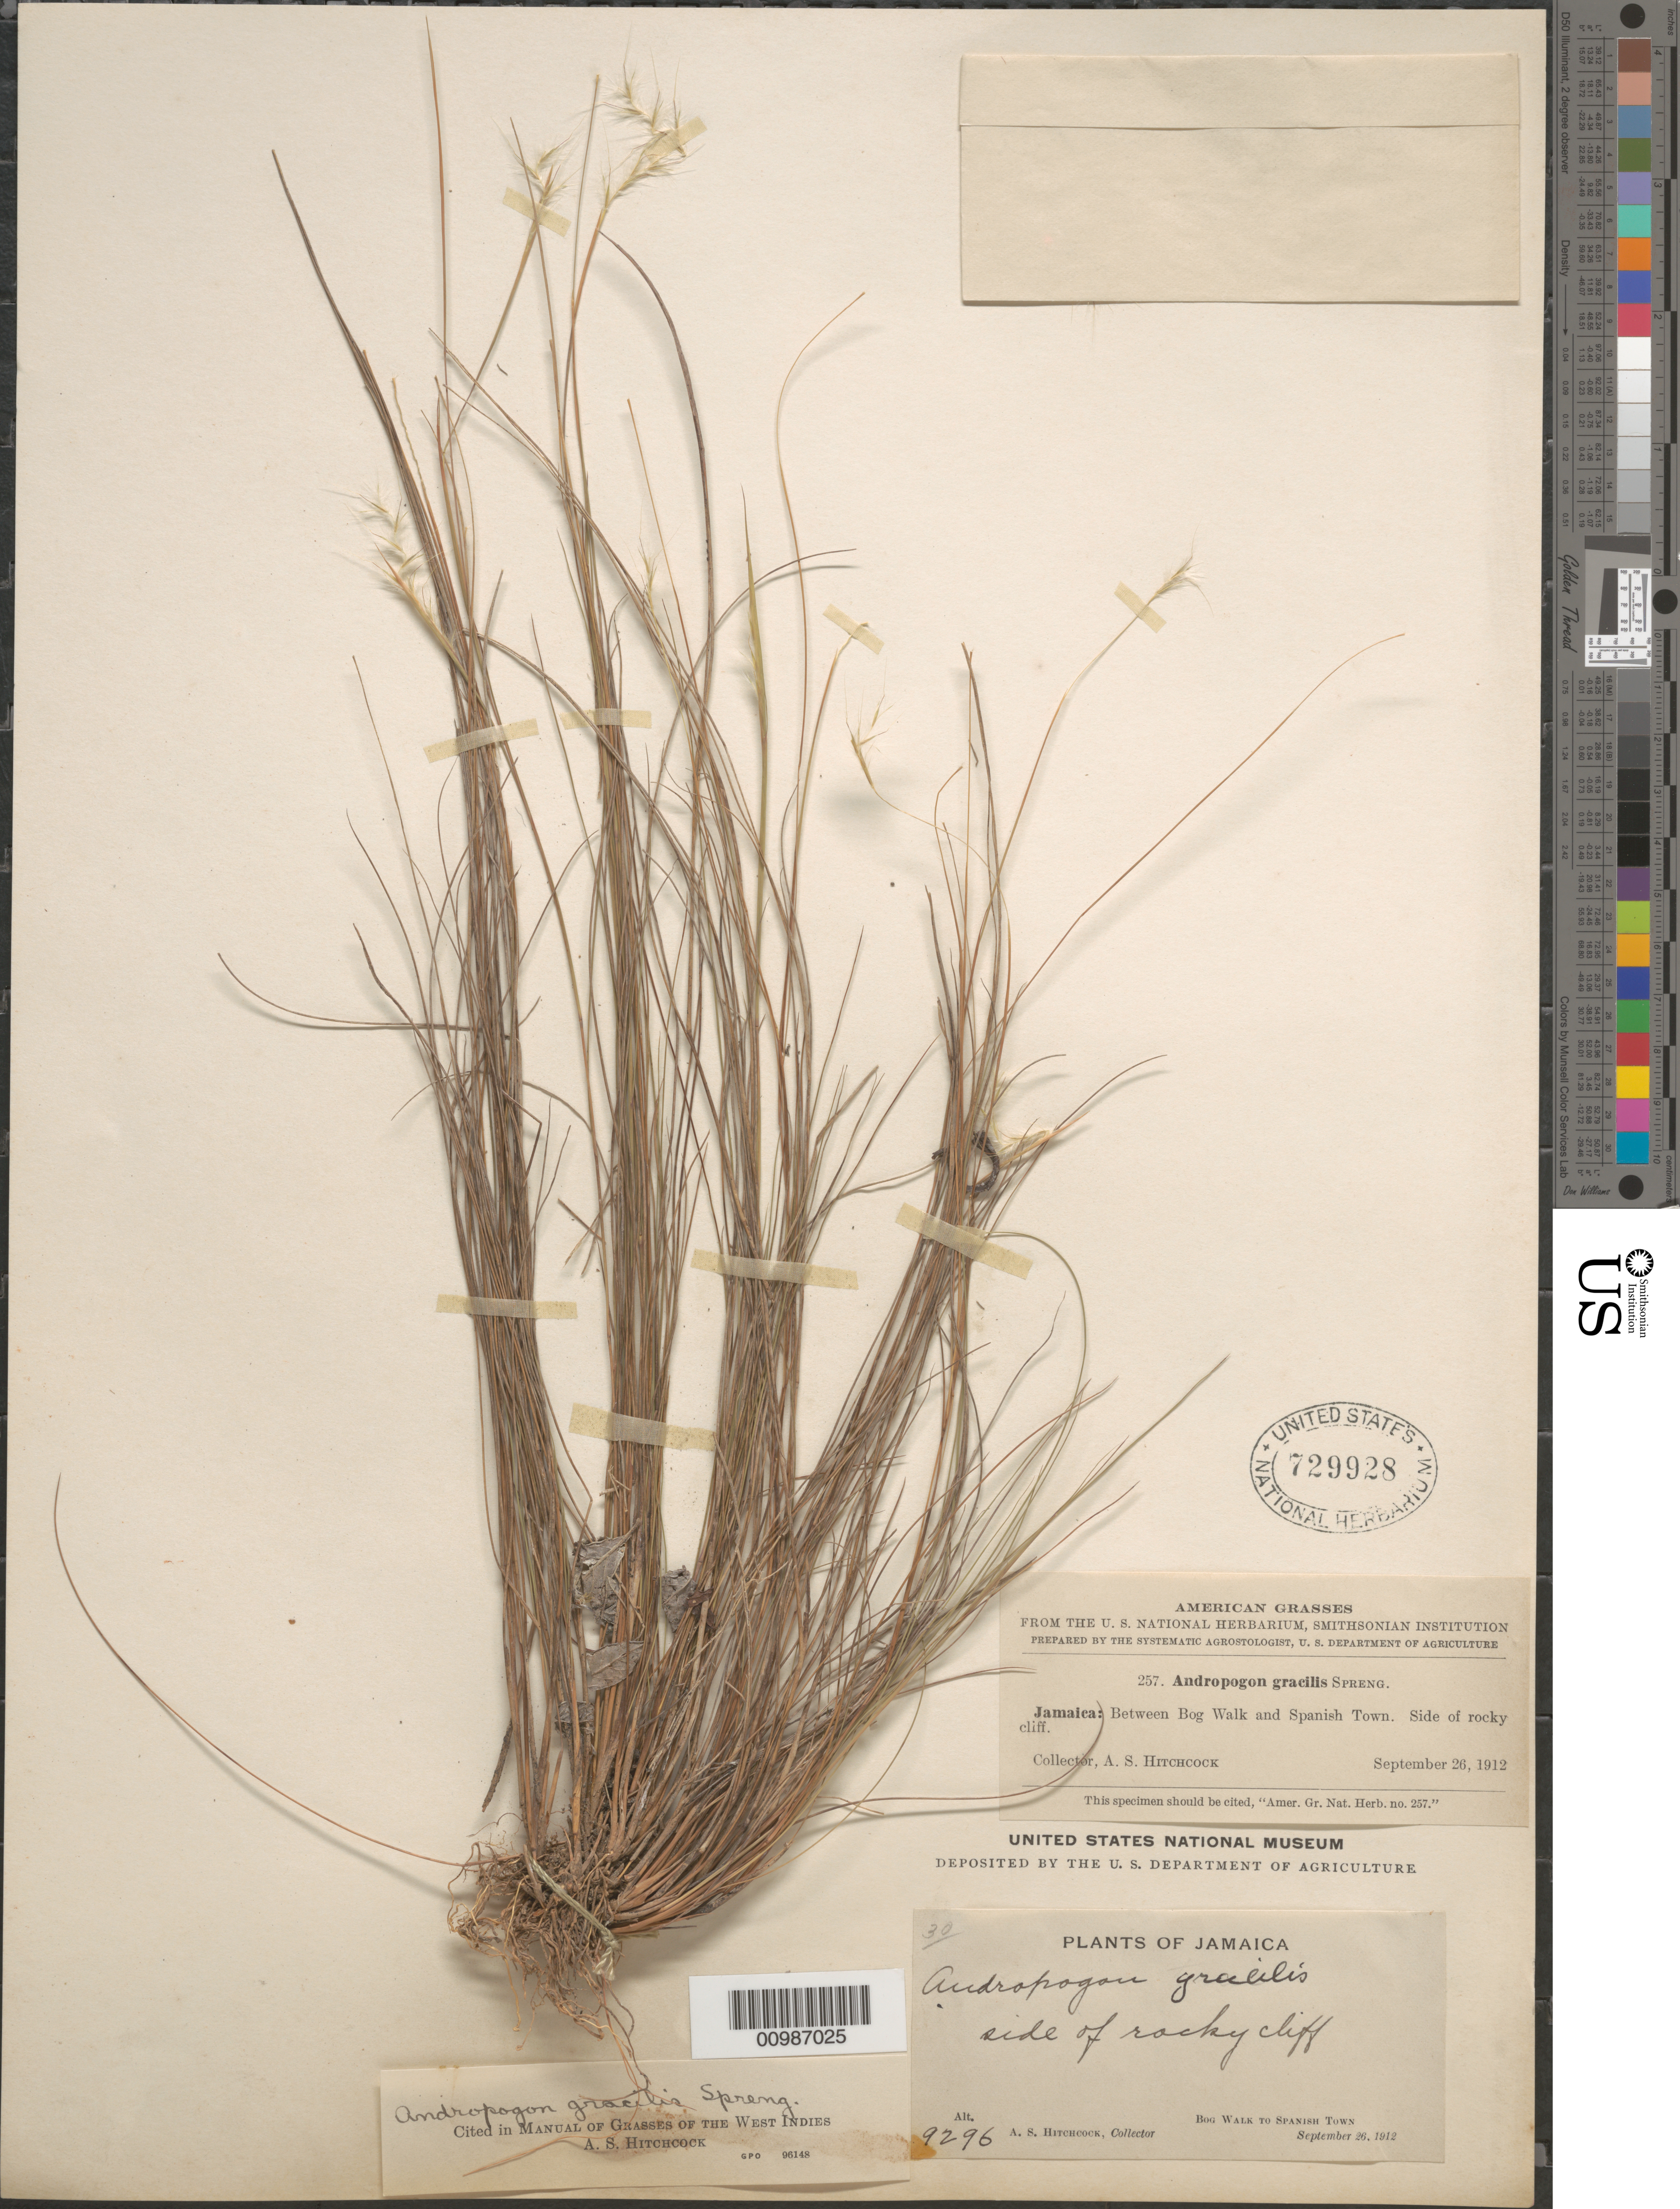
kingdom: Plantae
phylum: Tracheophyta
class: Liliopsida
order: Poales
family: Poaceae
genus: Andropogon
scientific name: Andropogon gracilis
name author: Spreng.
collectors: A. S. Hitchcock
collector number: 9296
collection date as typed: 26 Sep 1912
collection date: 1912-09-26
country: Jamaica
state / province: Saint Catherine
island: Jamaica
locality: Between Bog Walk and Spanish Town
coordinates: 0 N, 0 E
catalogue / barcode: US 729928